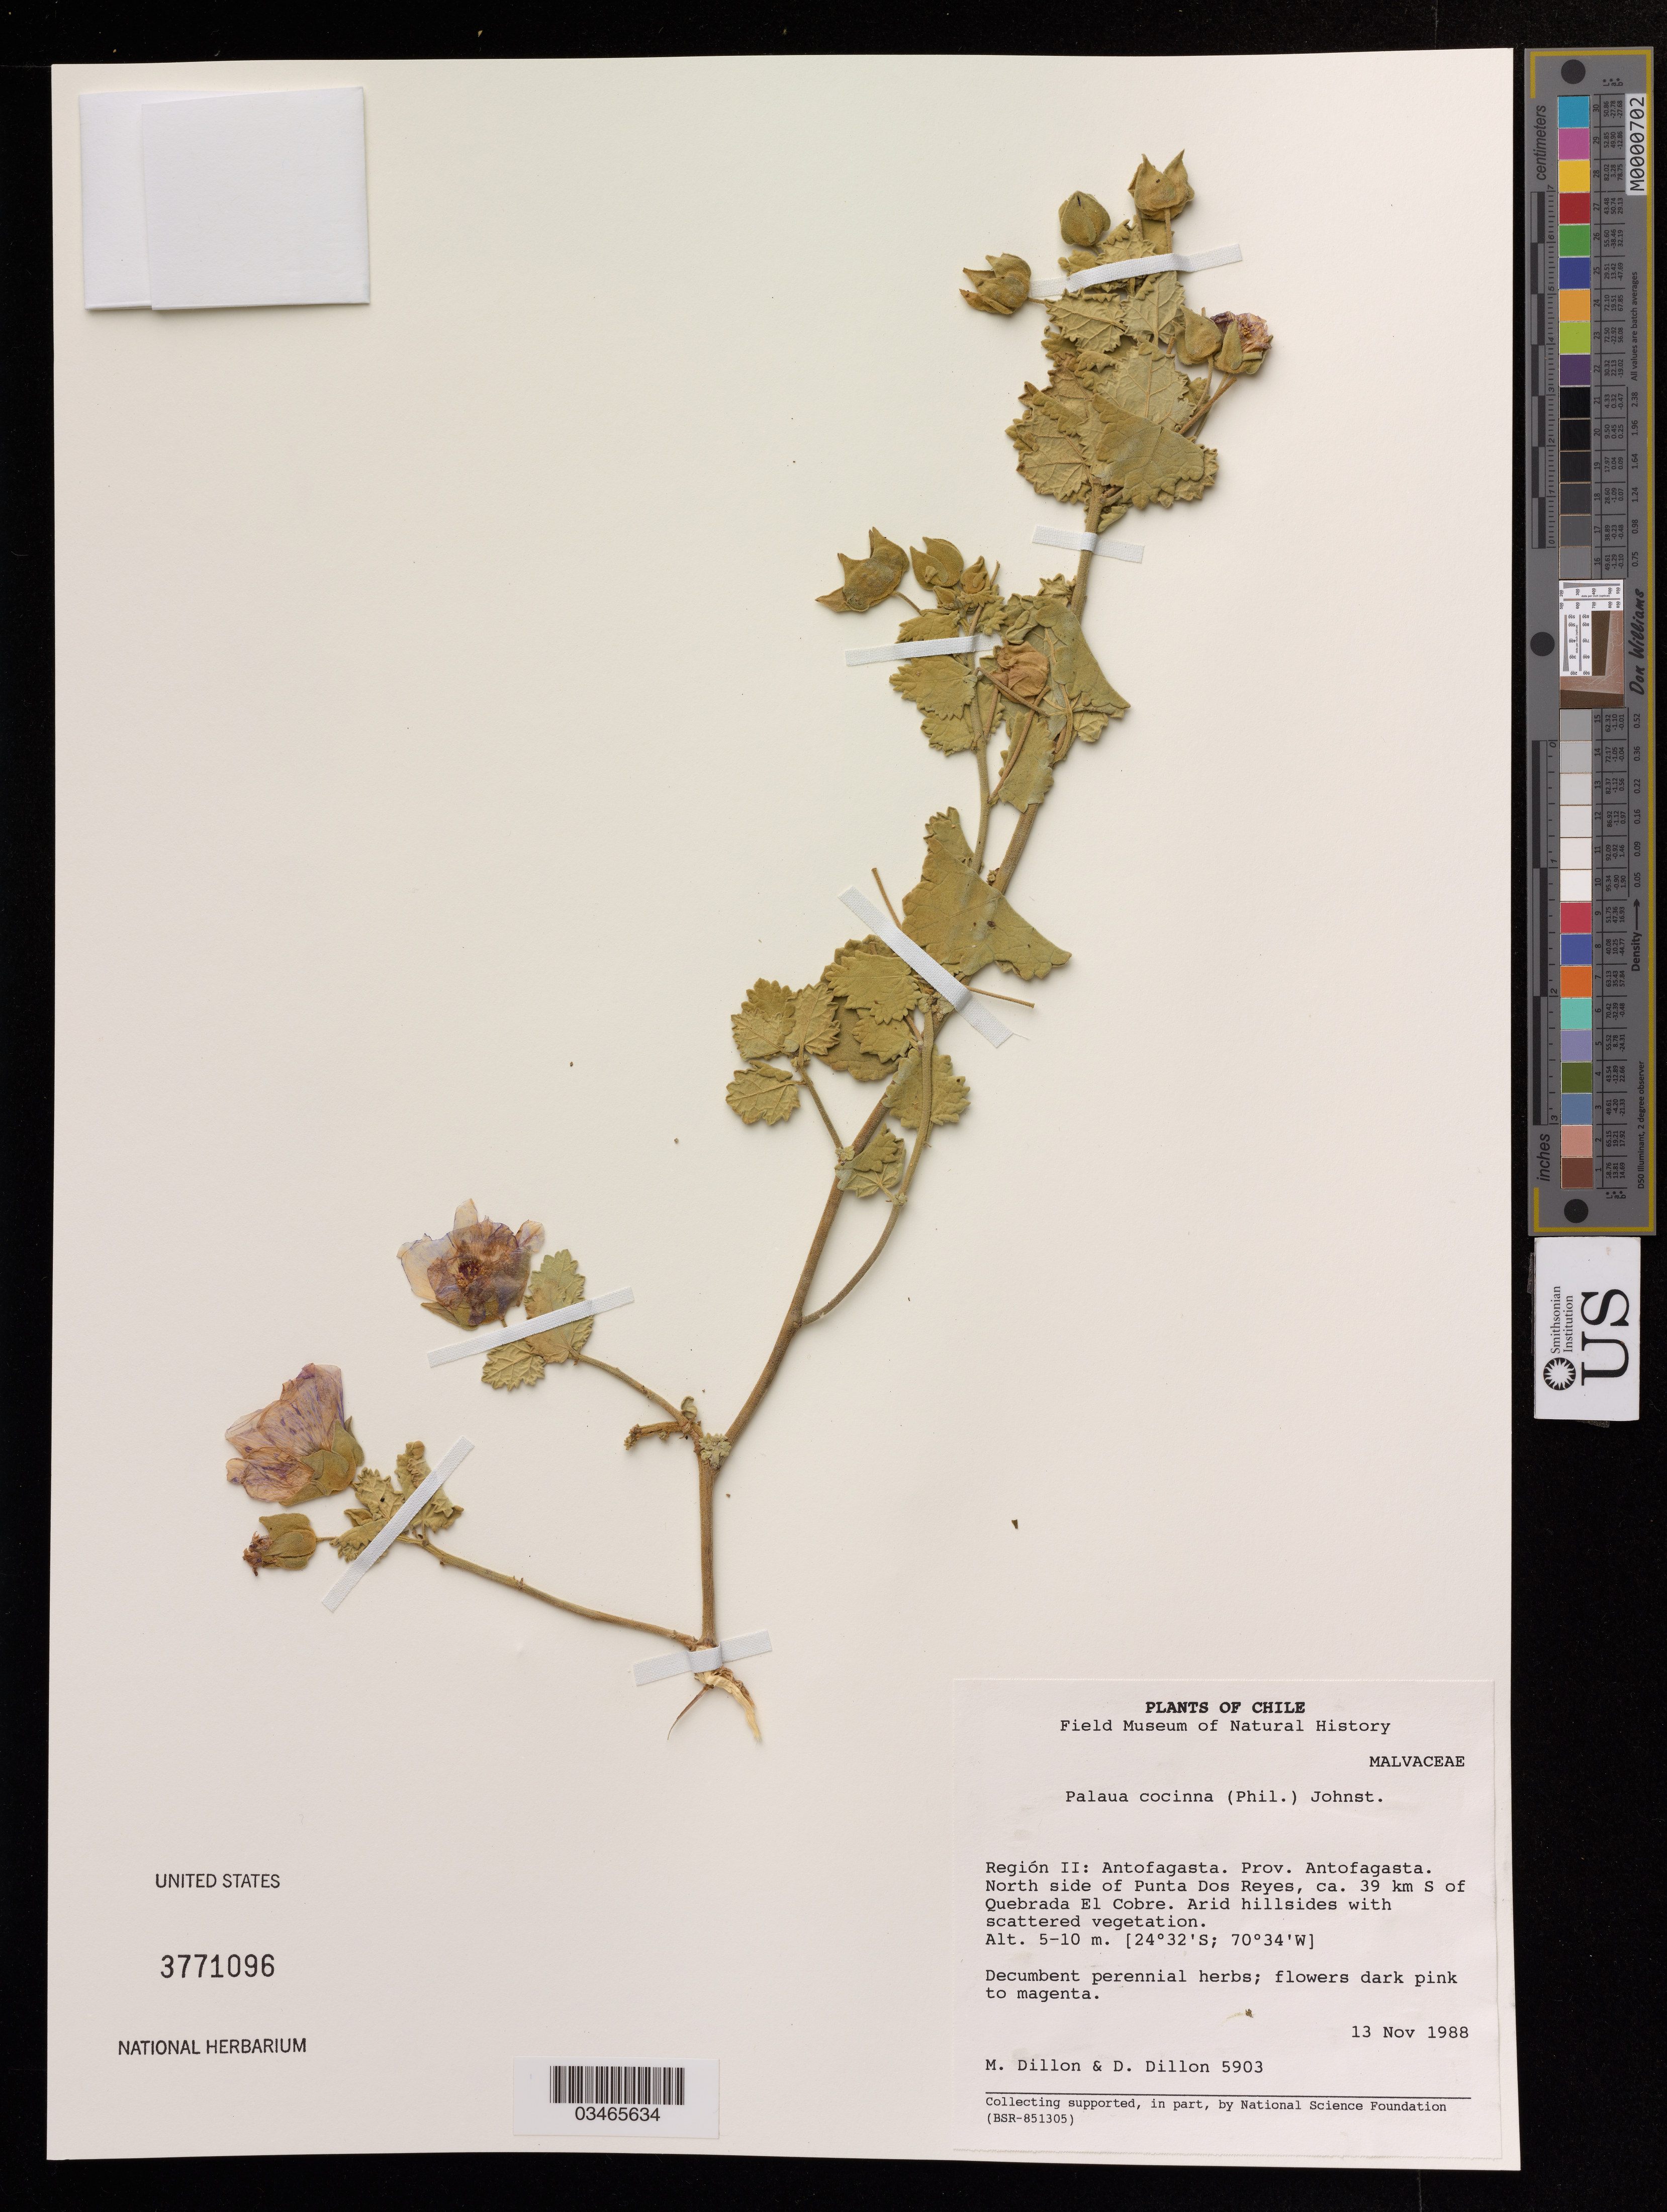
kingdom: Plantae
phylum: Tracheophyta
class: Magnoliopsida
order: Malvales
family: Malvaceae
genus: Palaua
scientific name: Palaua concinna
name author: (Phil.) I.M. Johnst.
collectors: M. O. Dillon & D. Dillon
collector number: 5903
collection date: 1988-11-13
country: Chile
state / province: Antofagasta (II)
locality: Prov. Antofagasta, North side of Punta Dos Reyes, ca. 39 km S of Quebrada El Cobre.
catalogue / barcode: US 3771096